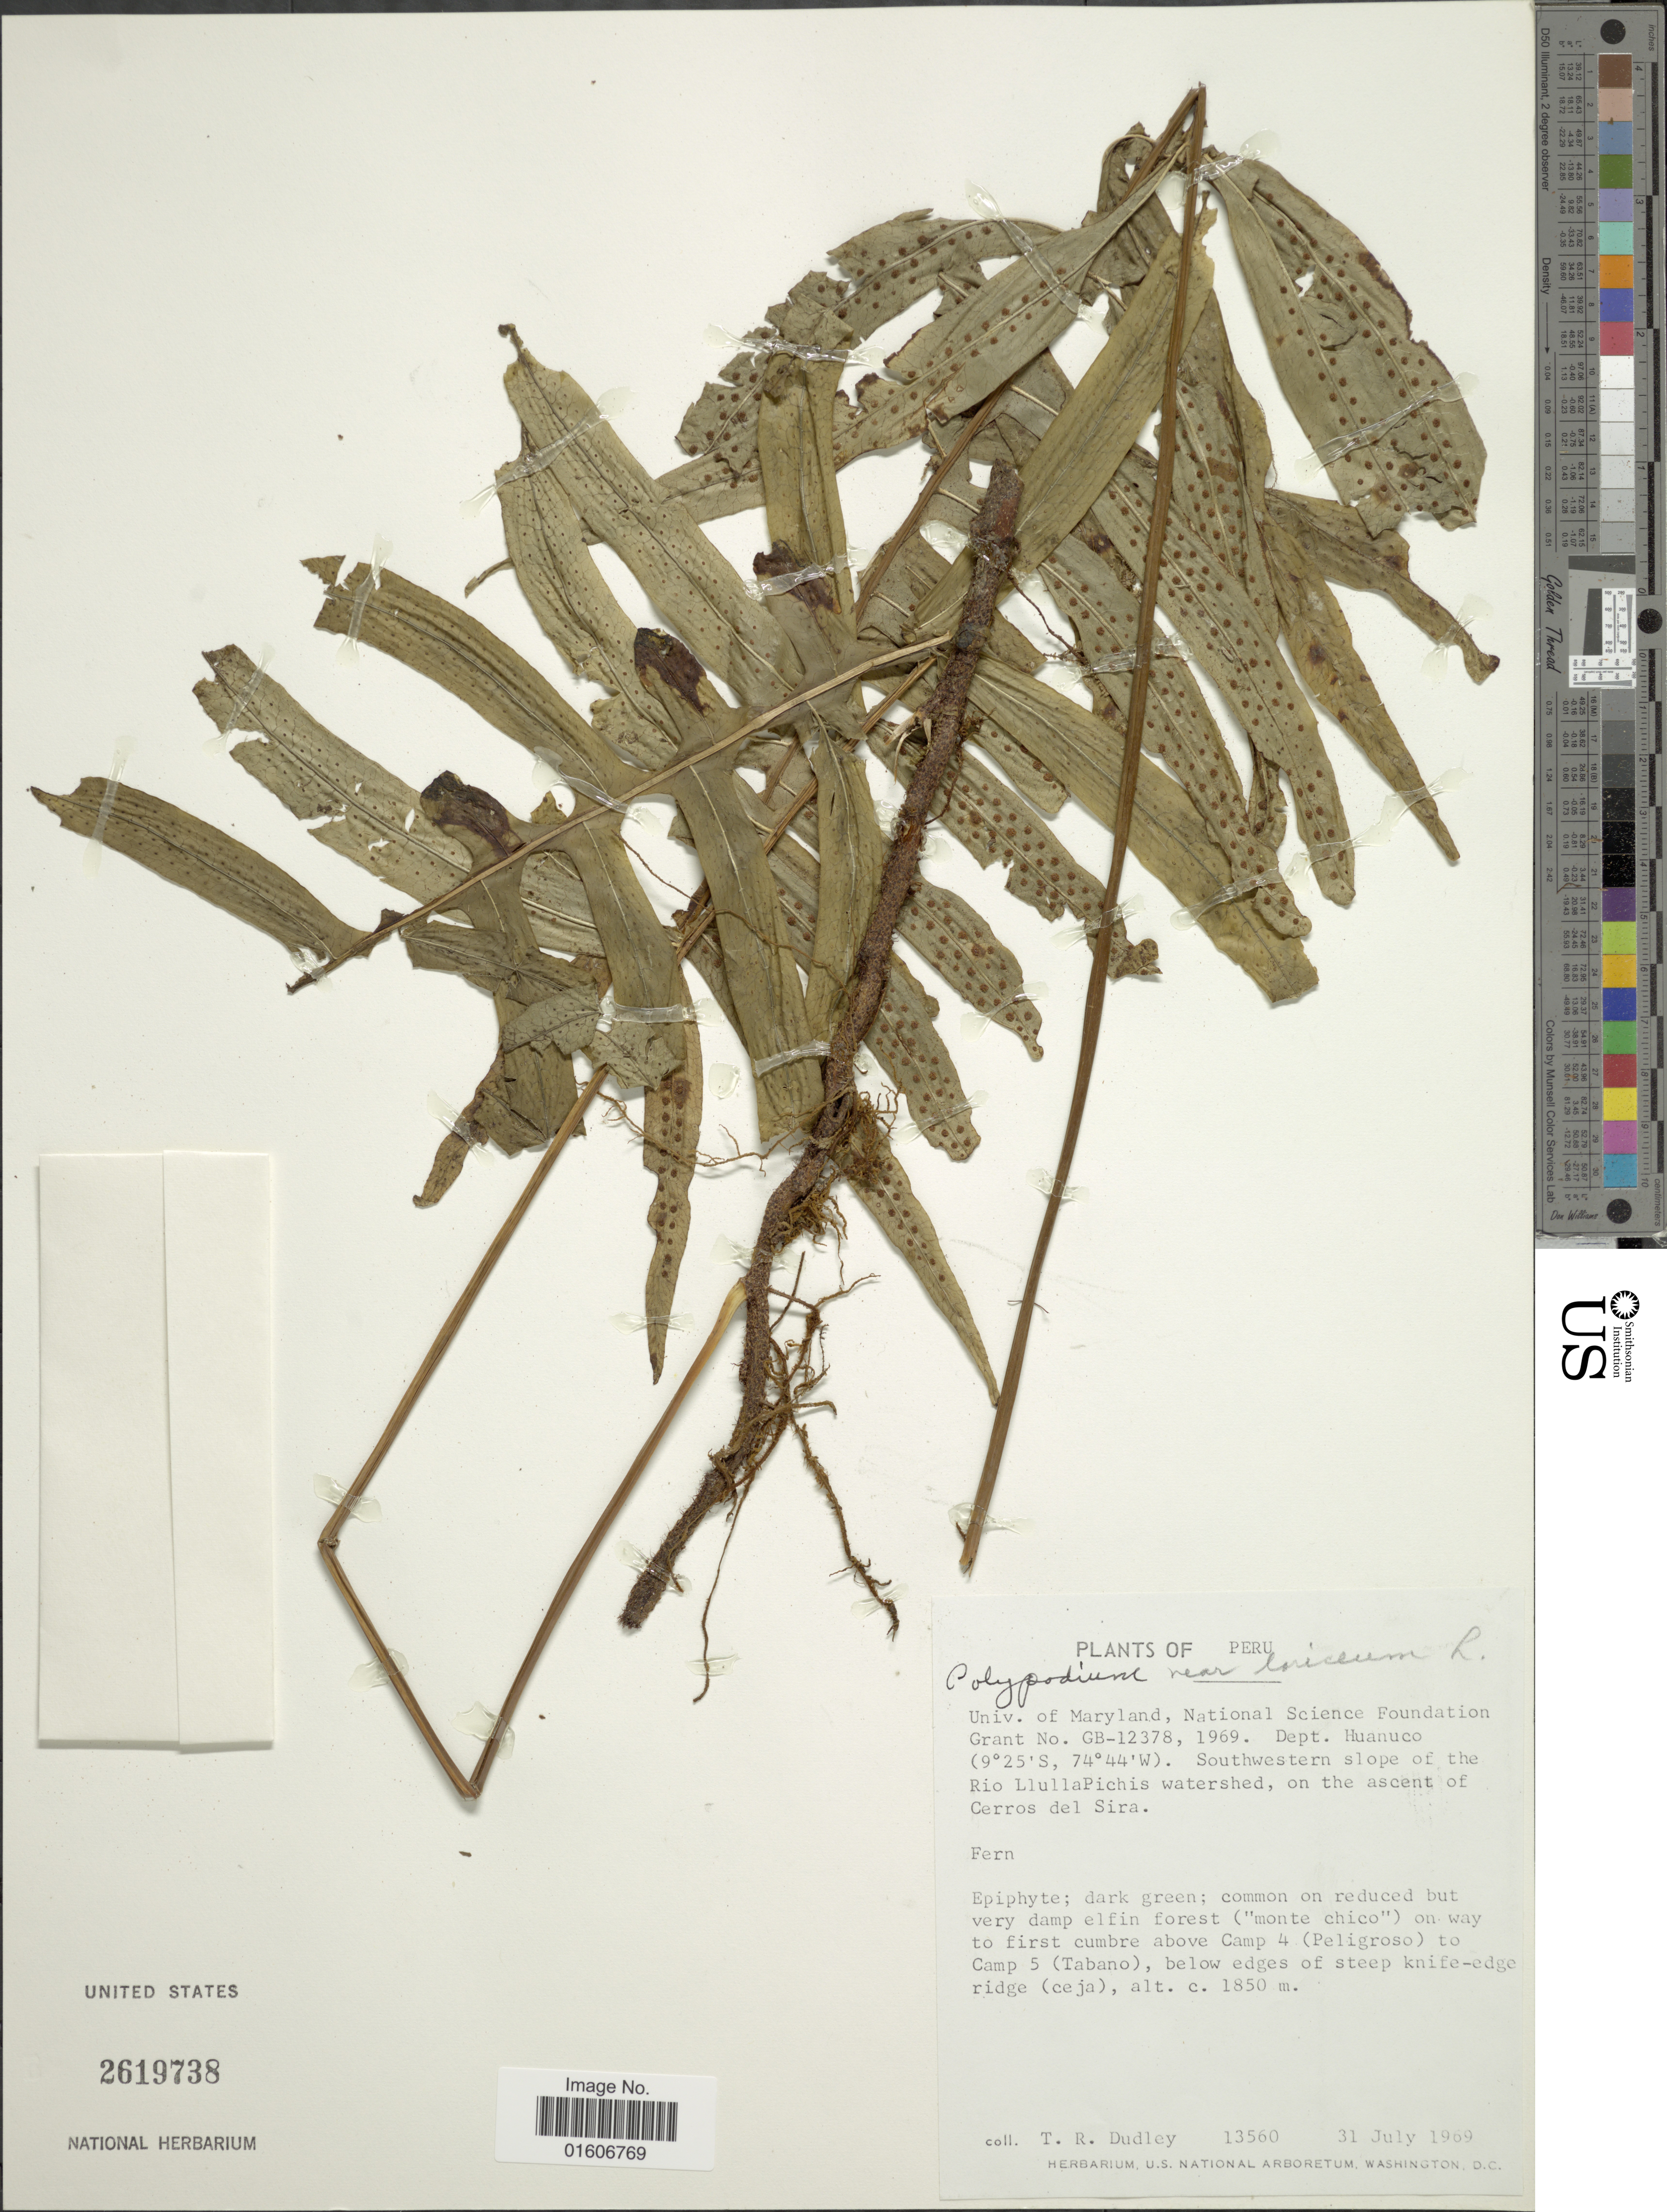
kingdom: Plantae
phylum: Tracheophyta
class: Polypodiopsida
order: Polypodiales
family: Polypodiaceae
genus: Serpocaulon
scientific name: Serpocaulon loriceum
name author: (L.) A.R. Sm.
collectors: T. R. Dudley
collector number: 13560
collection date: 1969-07-31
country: Peru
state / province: Huánuco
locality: Dept. Huanuco, Southwestern slope of the Rio LlullaPichis watershed, on the ascent of Cerros del Sira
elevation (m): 1850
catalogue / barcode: US 2619738